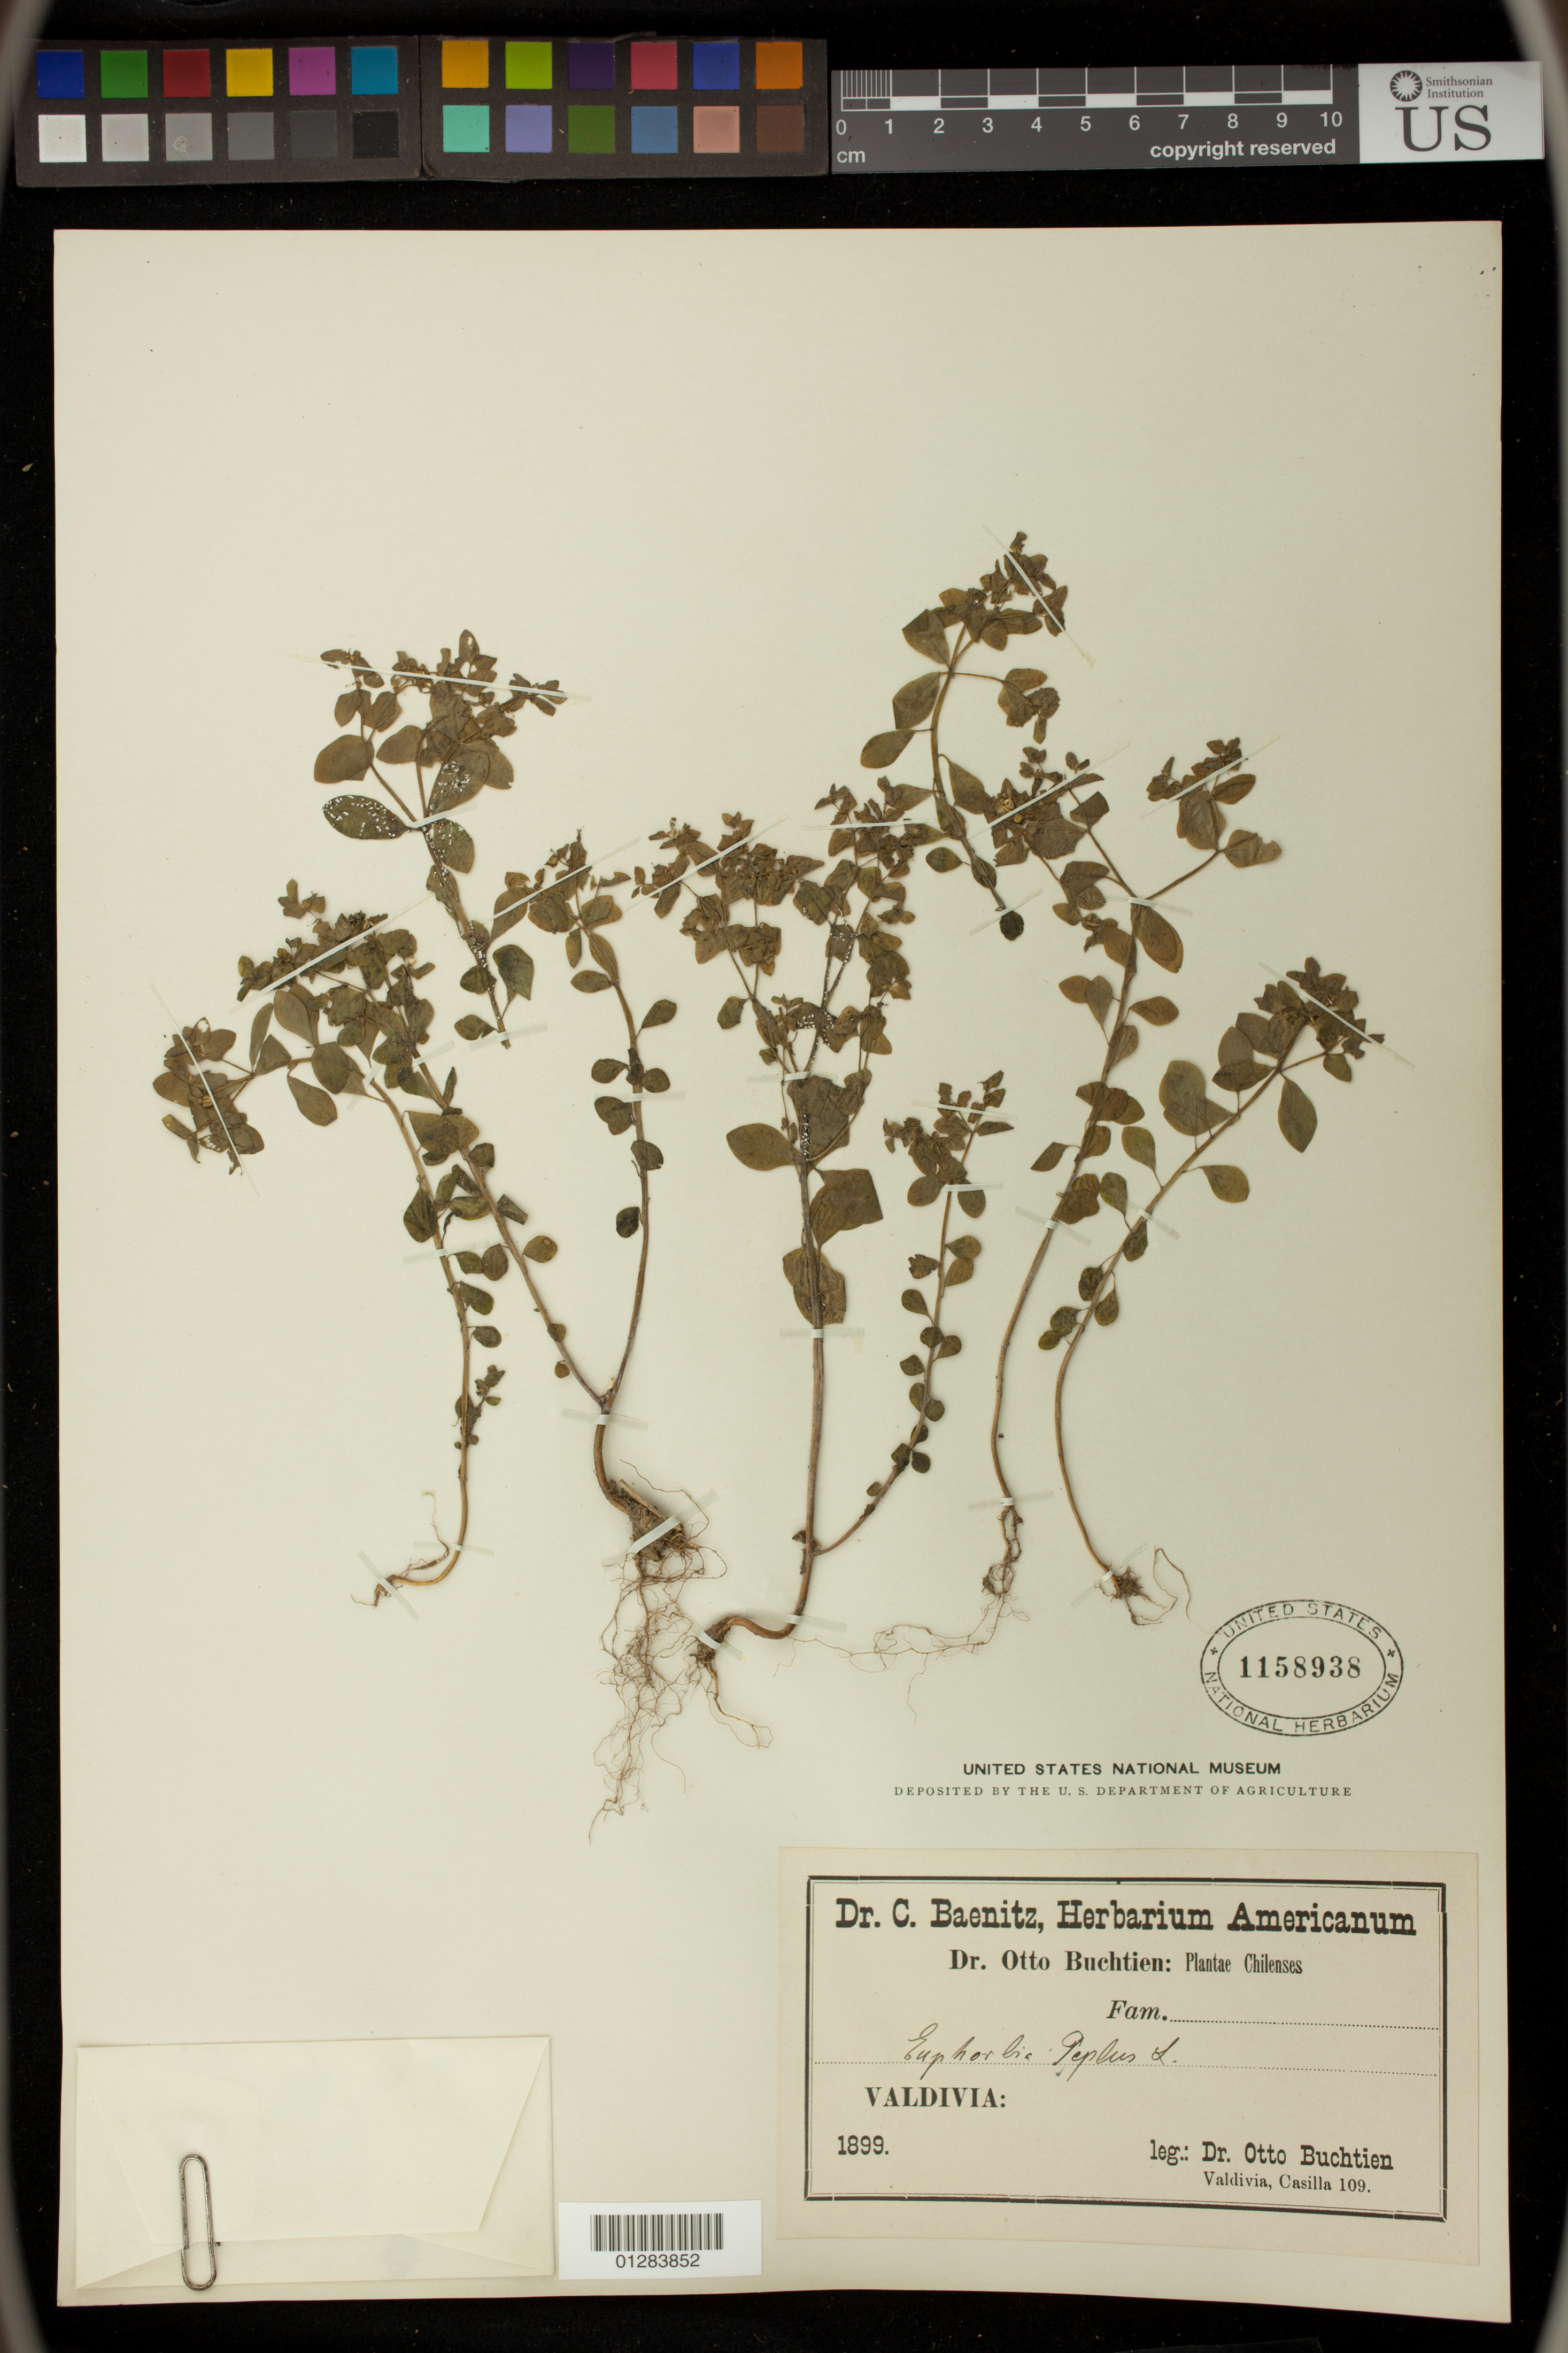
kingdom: Plantae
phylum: Tracheophyta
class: Magnoliopsida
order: Malpighiales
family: Euphorbiaceae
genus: Euphorbia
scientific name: Euphorbia peplus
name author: L.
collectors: O. Buchtien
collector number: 109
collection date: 1899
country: Chile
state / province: Los Ríos (XIV)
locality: Valdivia, Casilla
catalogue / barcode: US 1158938